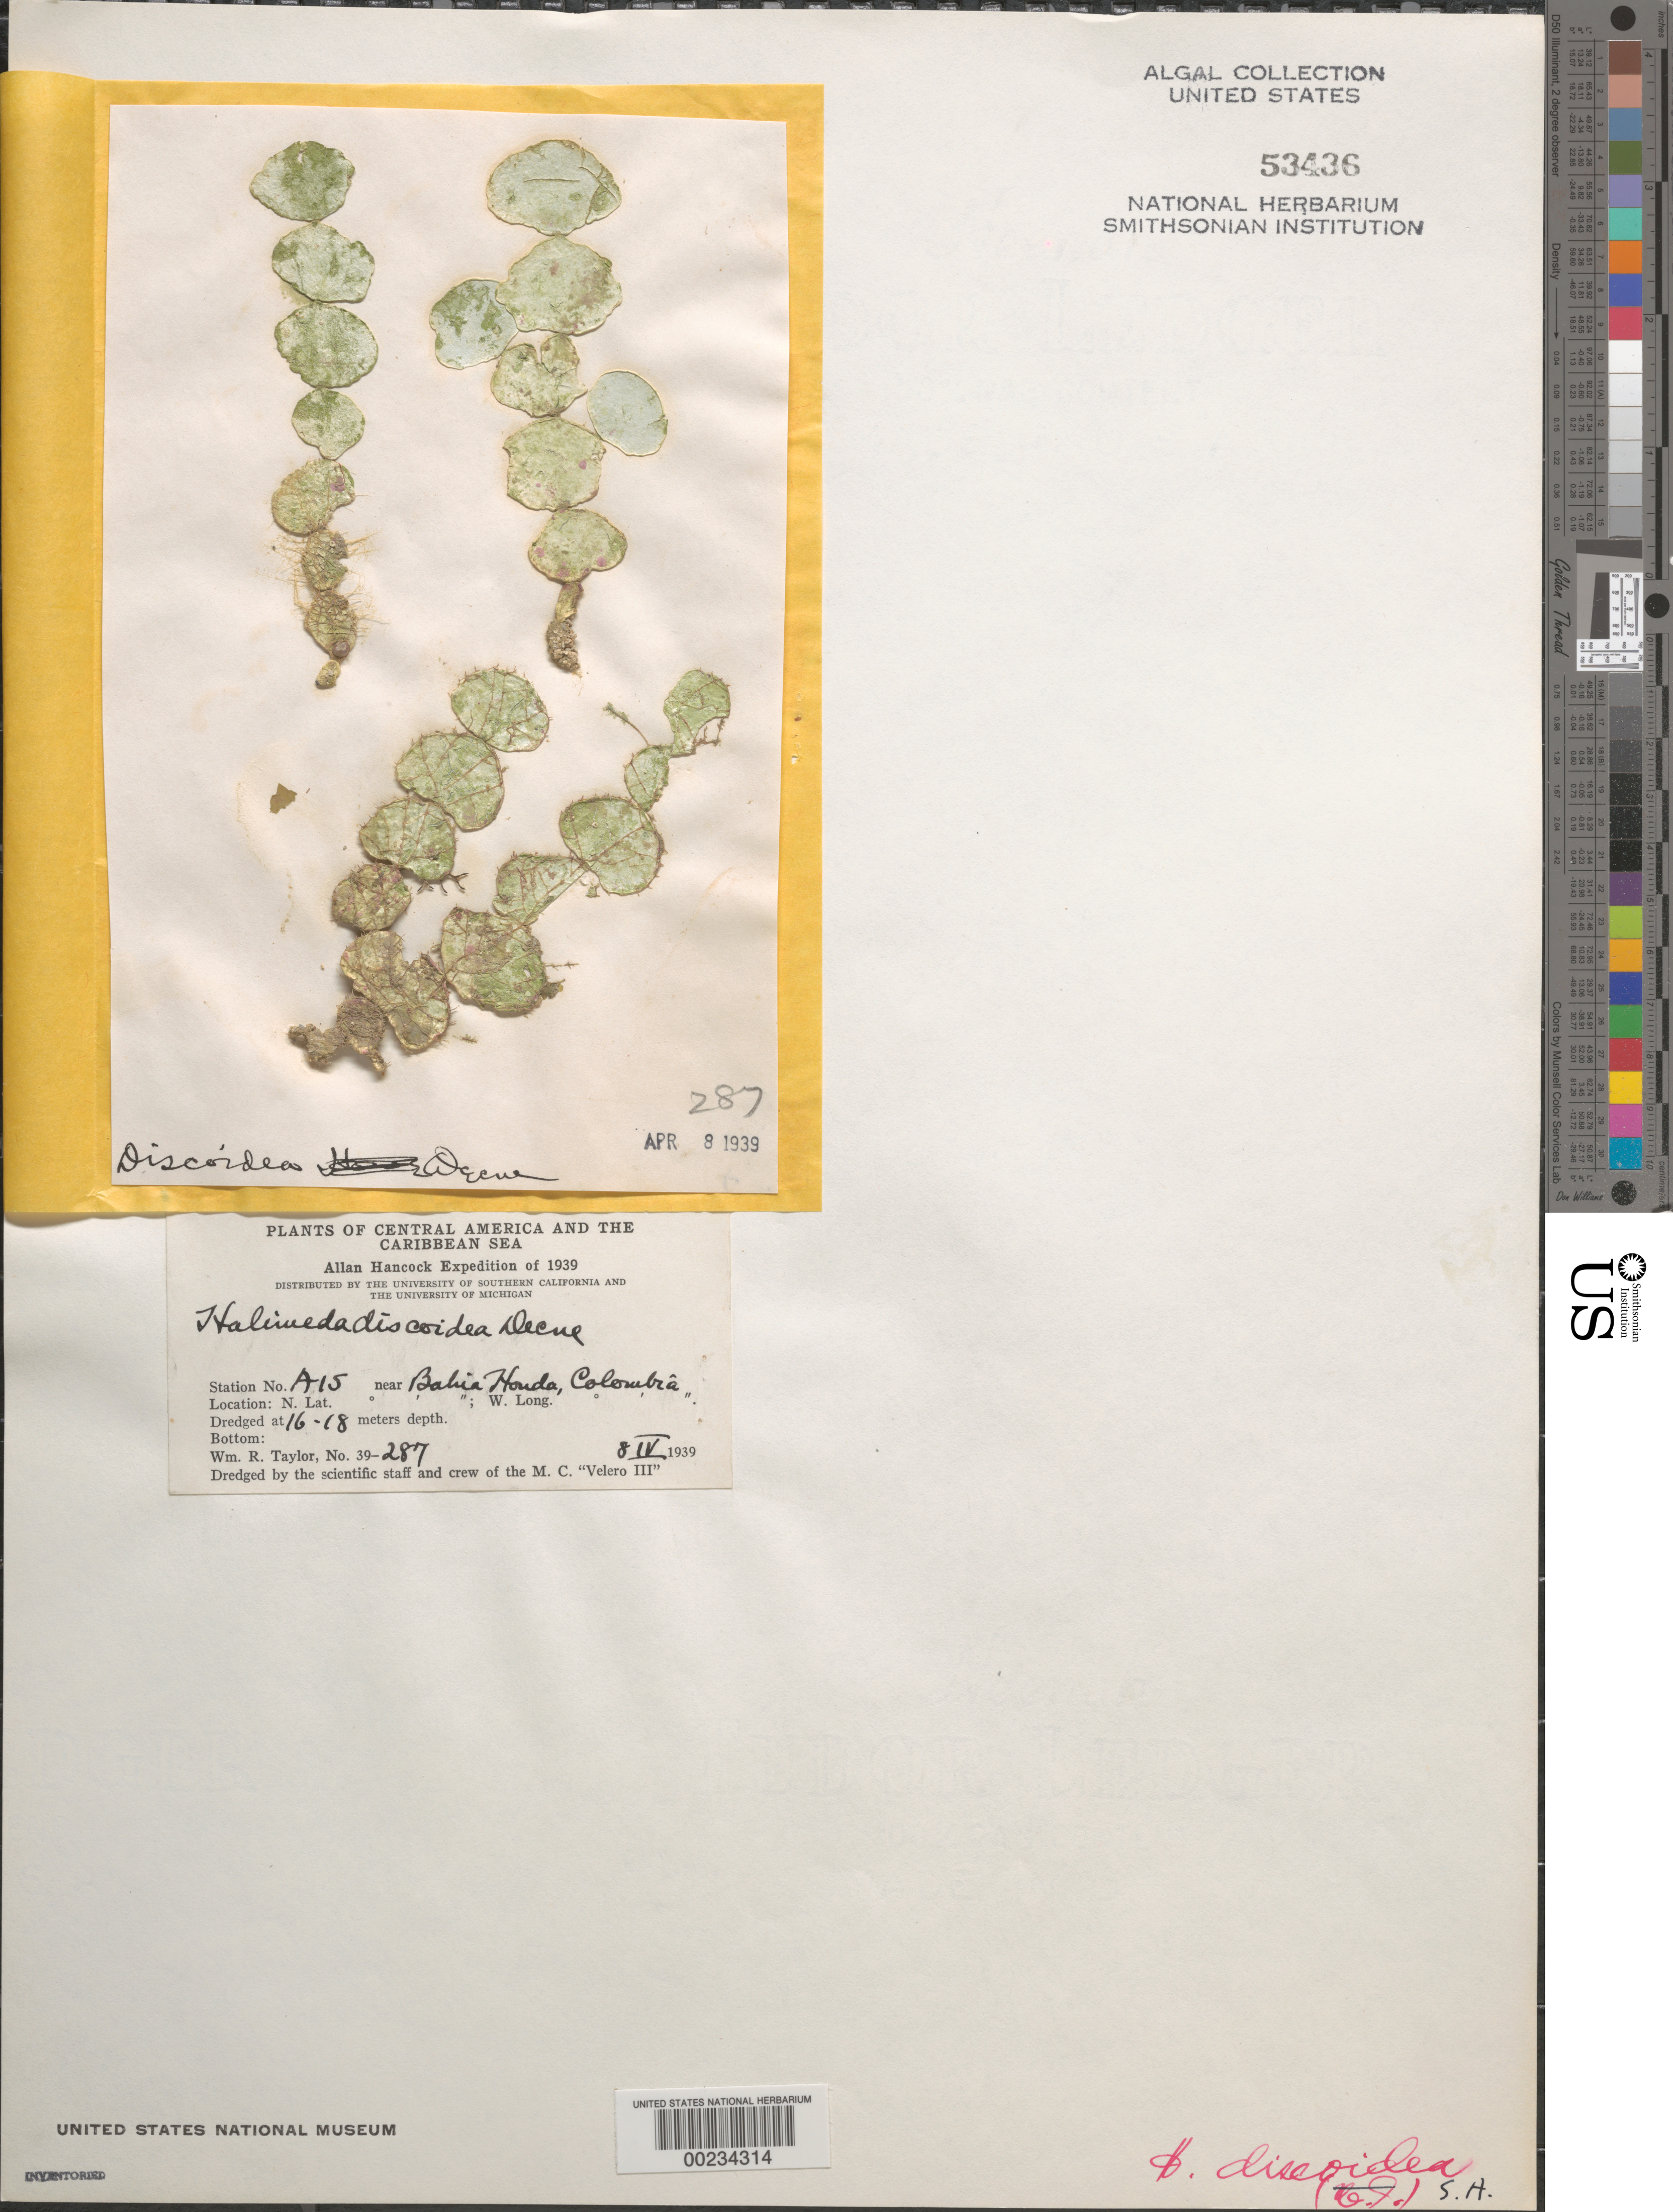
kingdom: Plantae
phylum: Chlorophyta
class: Ulvophyceae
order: Bryopsidales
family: Halimedaceae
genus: Halimeda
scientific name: Halimeda discoidea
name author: Decne.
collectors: W. R. Taylor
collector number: WRT 39-287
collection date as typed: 08 Apr 1939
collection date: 1939-04-08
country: Colombia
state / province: La Guajira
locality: Bahia Honda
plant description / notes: Allan Hancock Expedition of 1939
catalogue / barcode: US 53436